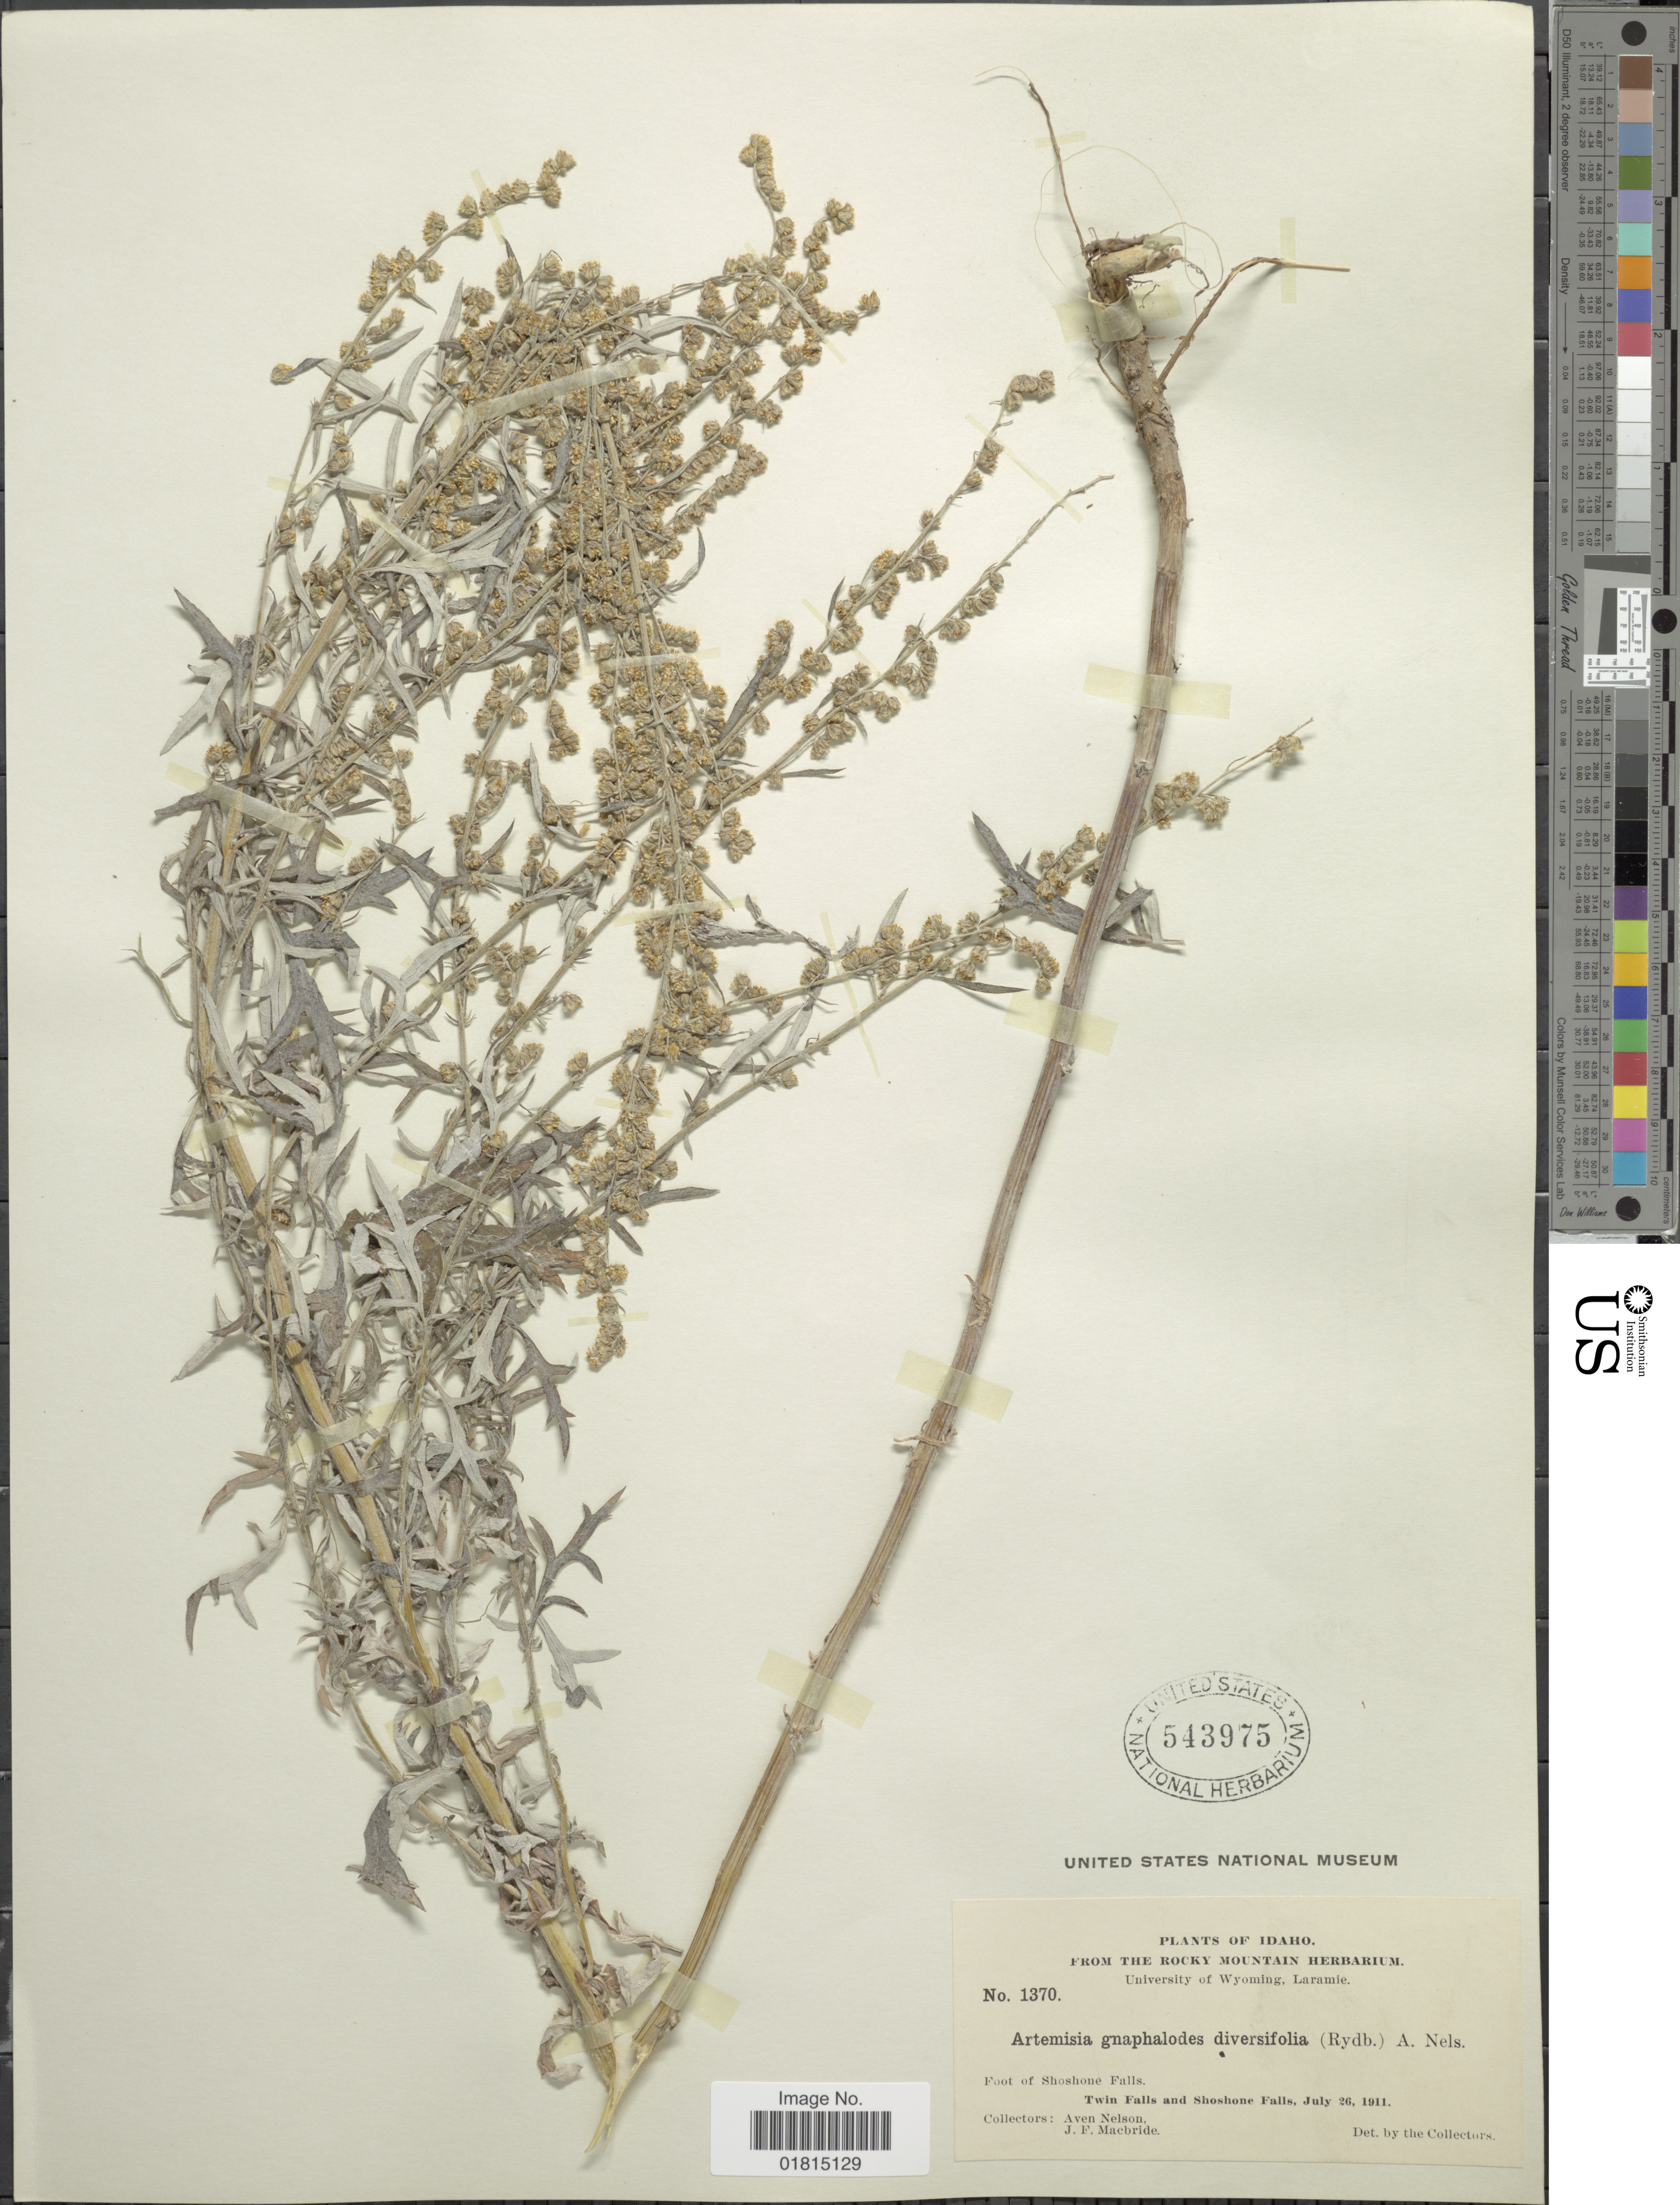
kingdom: Plantae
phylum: Tracheophyta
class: Magnoliopsida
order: Asterales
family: Asteraceae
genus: Artemisia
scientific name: Artemisia diversifolia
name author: Rydb.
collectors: A. Nelson & J. F. Macbride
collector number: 1370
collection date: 1911-07-26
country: United States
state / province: Idaho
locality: Foot of Shoshone Falls. Twin Falls and Shoshone Falls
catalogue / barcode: US 543975